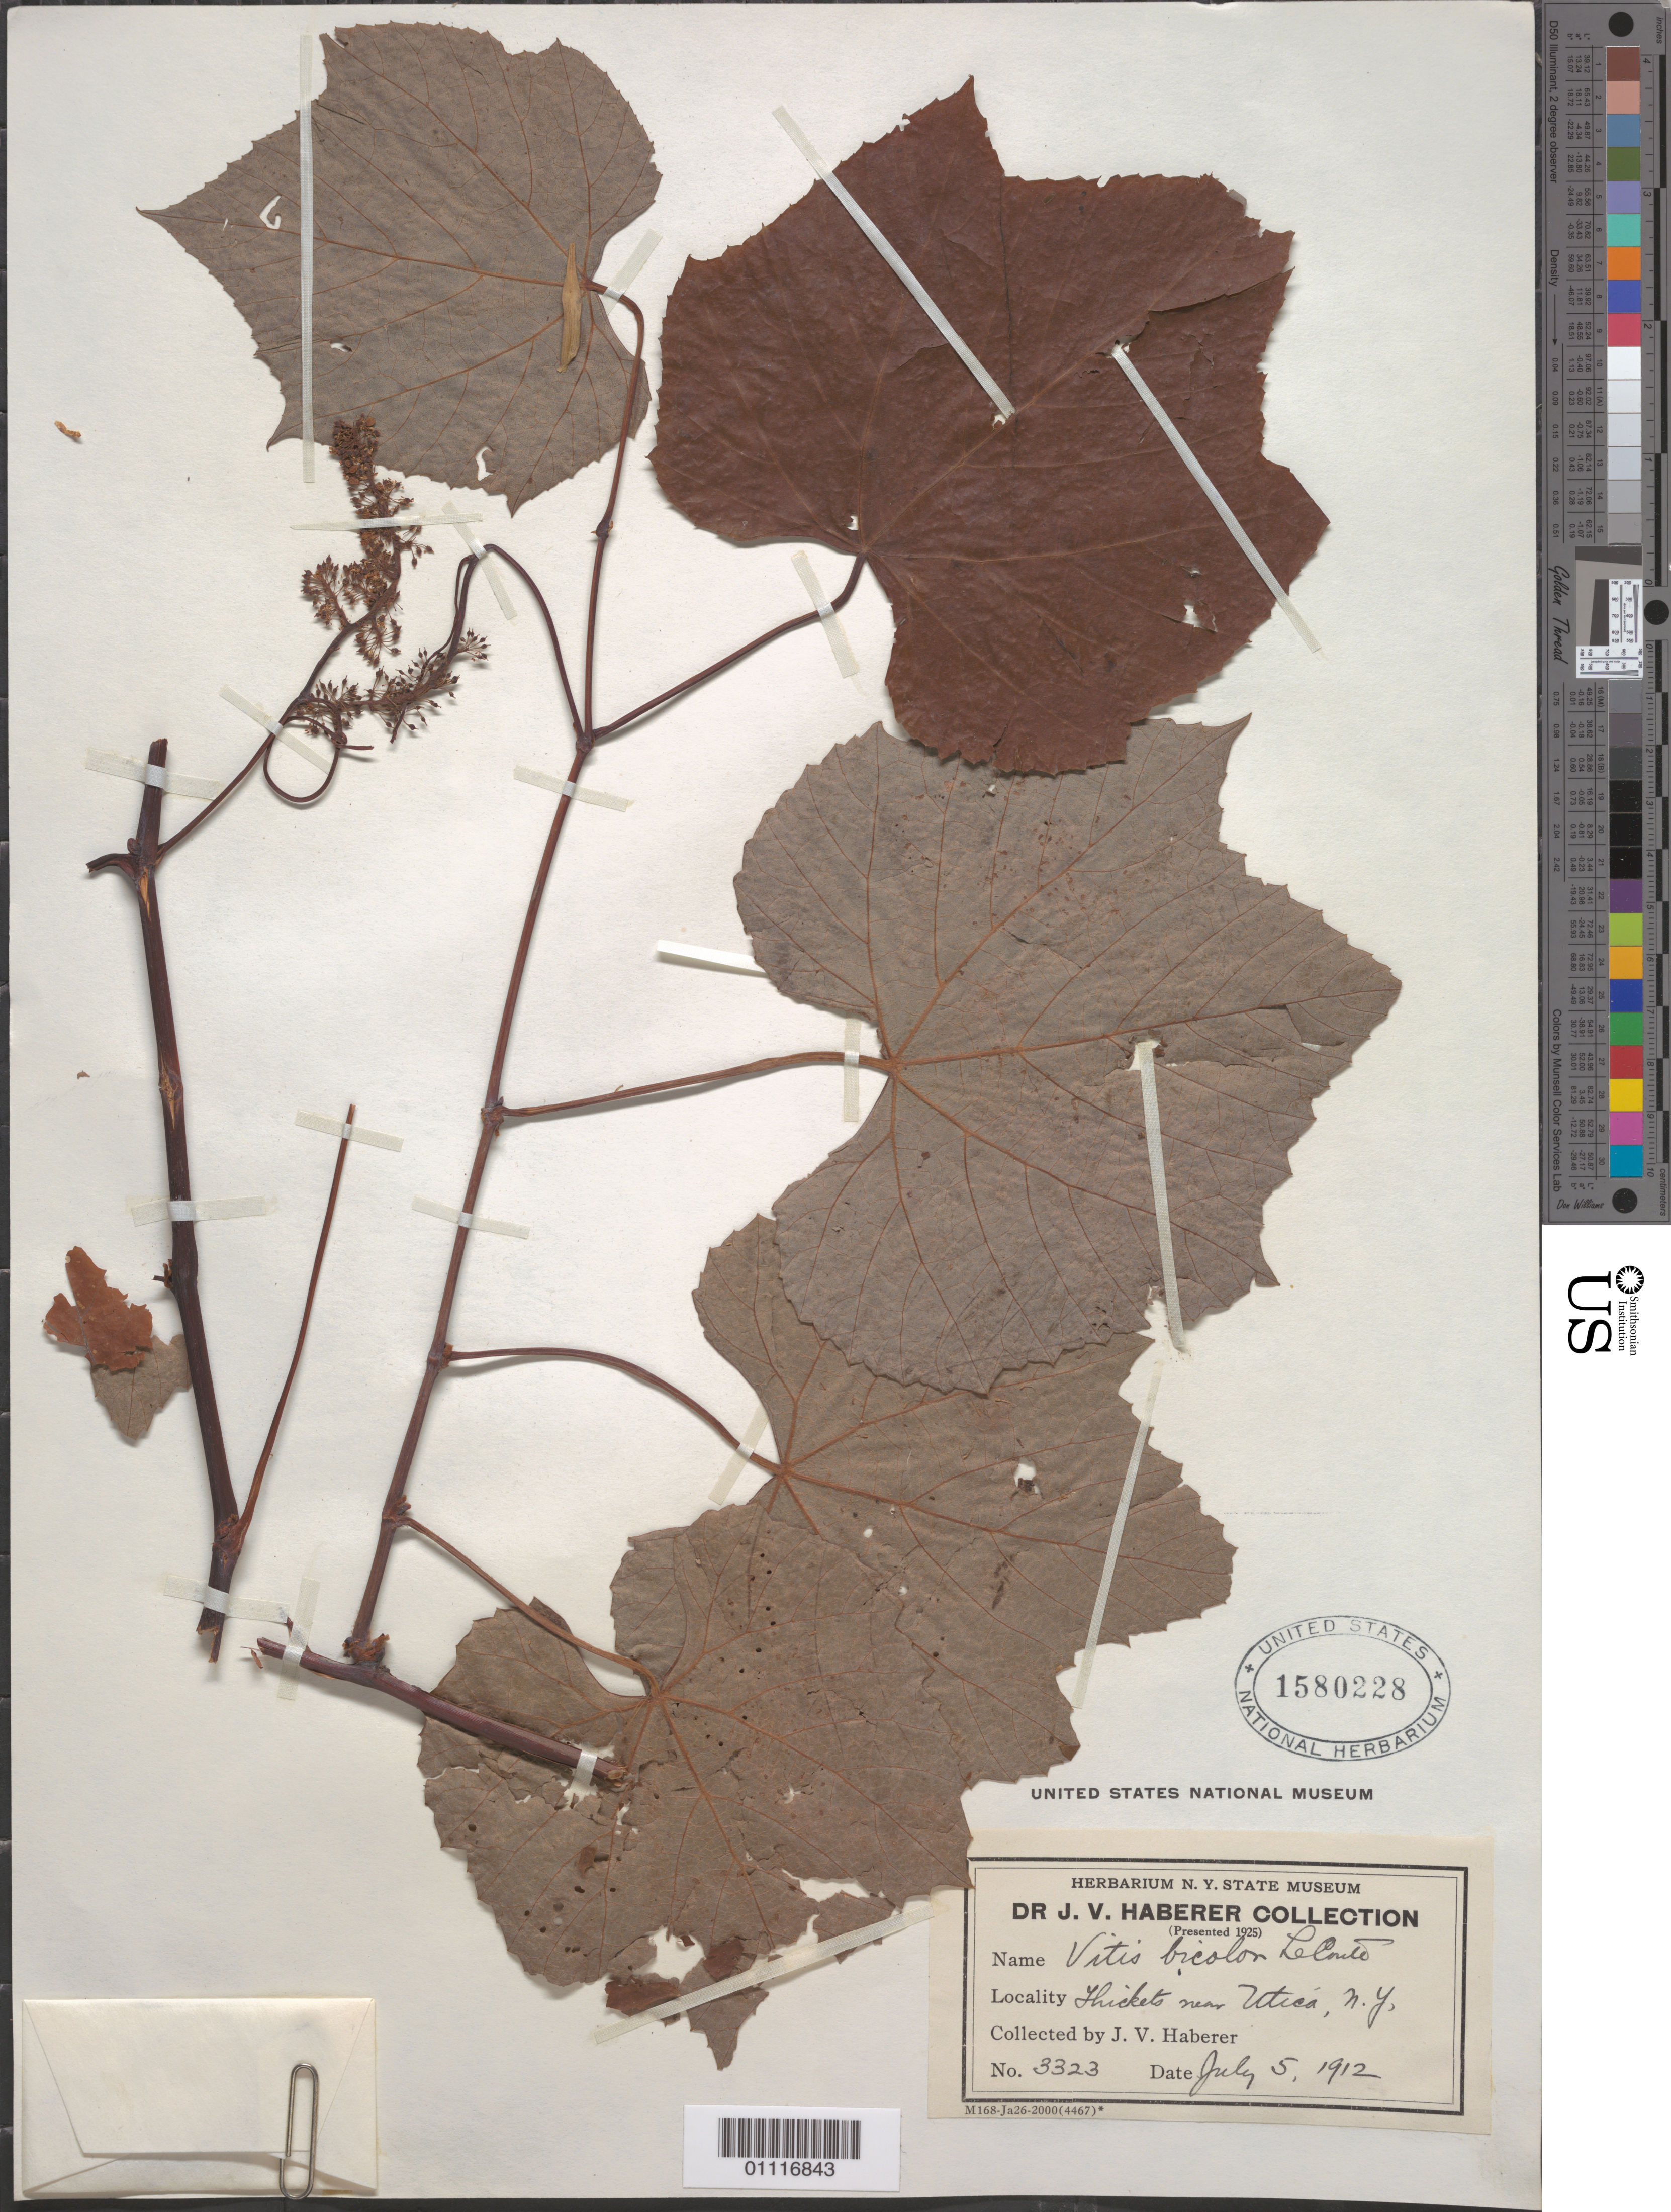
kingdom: Plantae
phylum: Tracheophyta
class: Magnoliopsida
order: Vitales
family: Vitaceae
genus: Vitis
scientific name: Vitis bicolor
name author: Leconte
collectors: J. V. Haberer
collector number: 3323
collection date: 1912-07-05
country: United States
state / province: New York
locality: Utica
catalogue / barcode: US 1580228